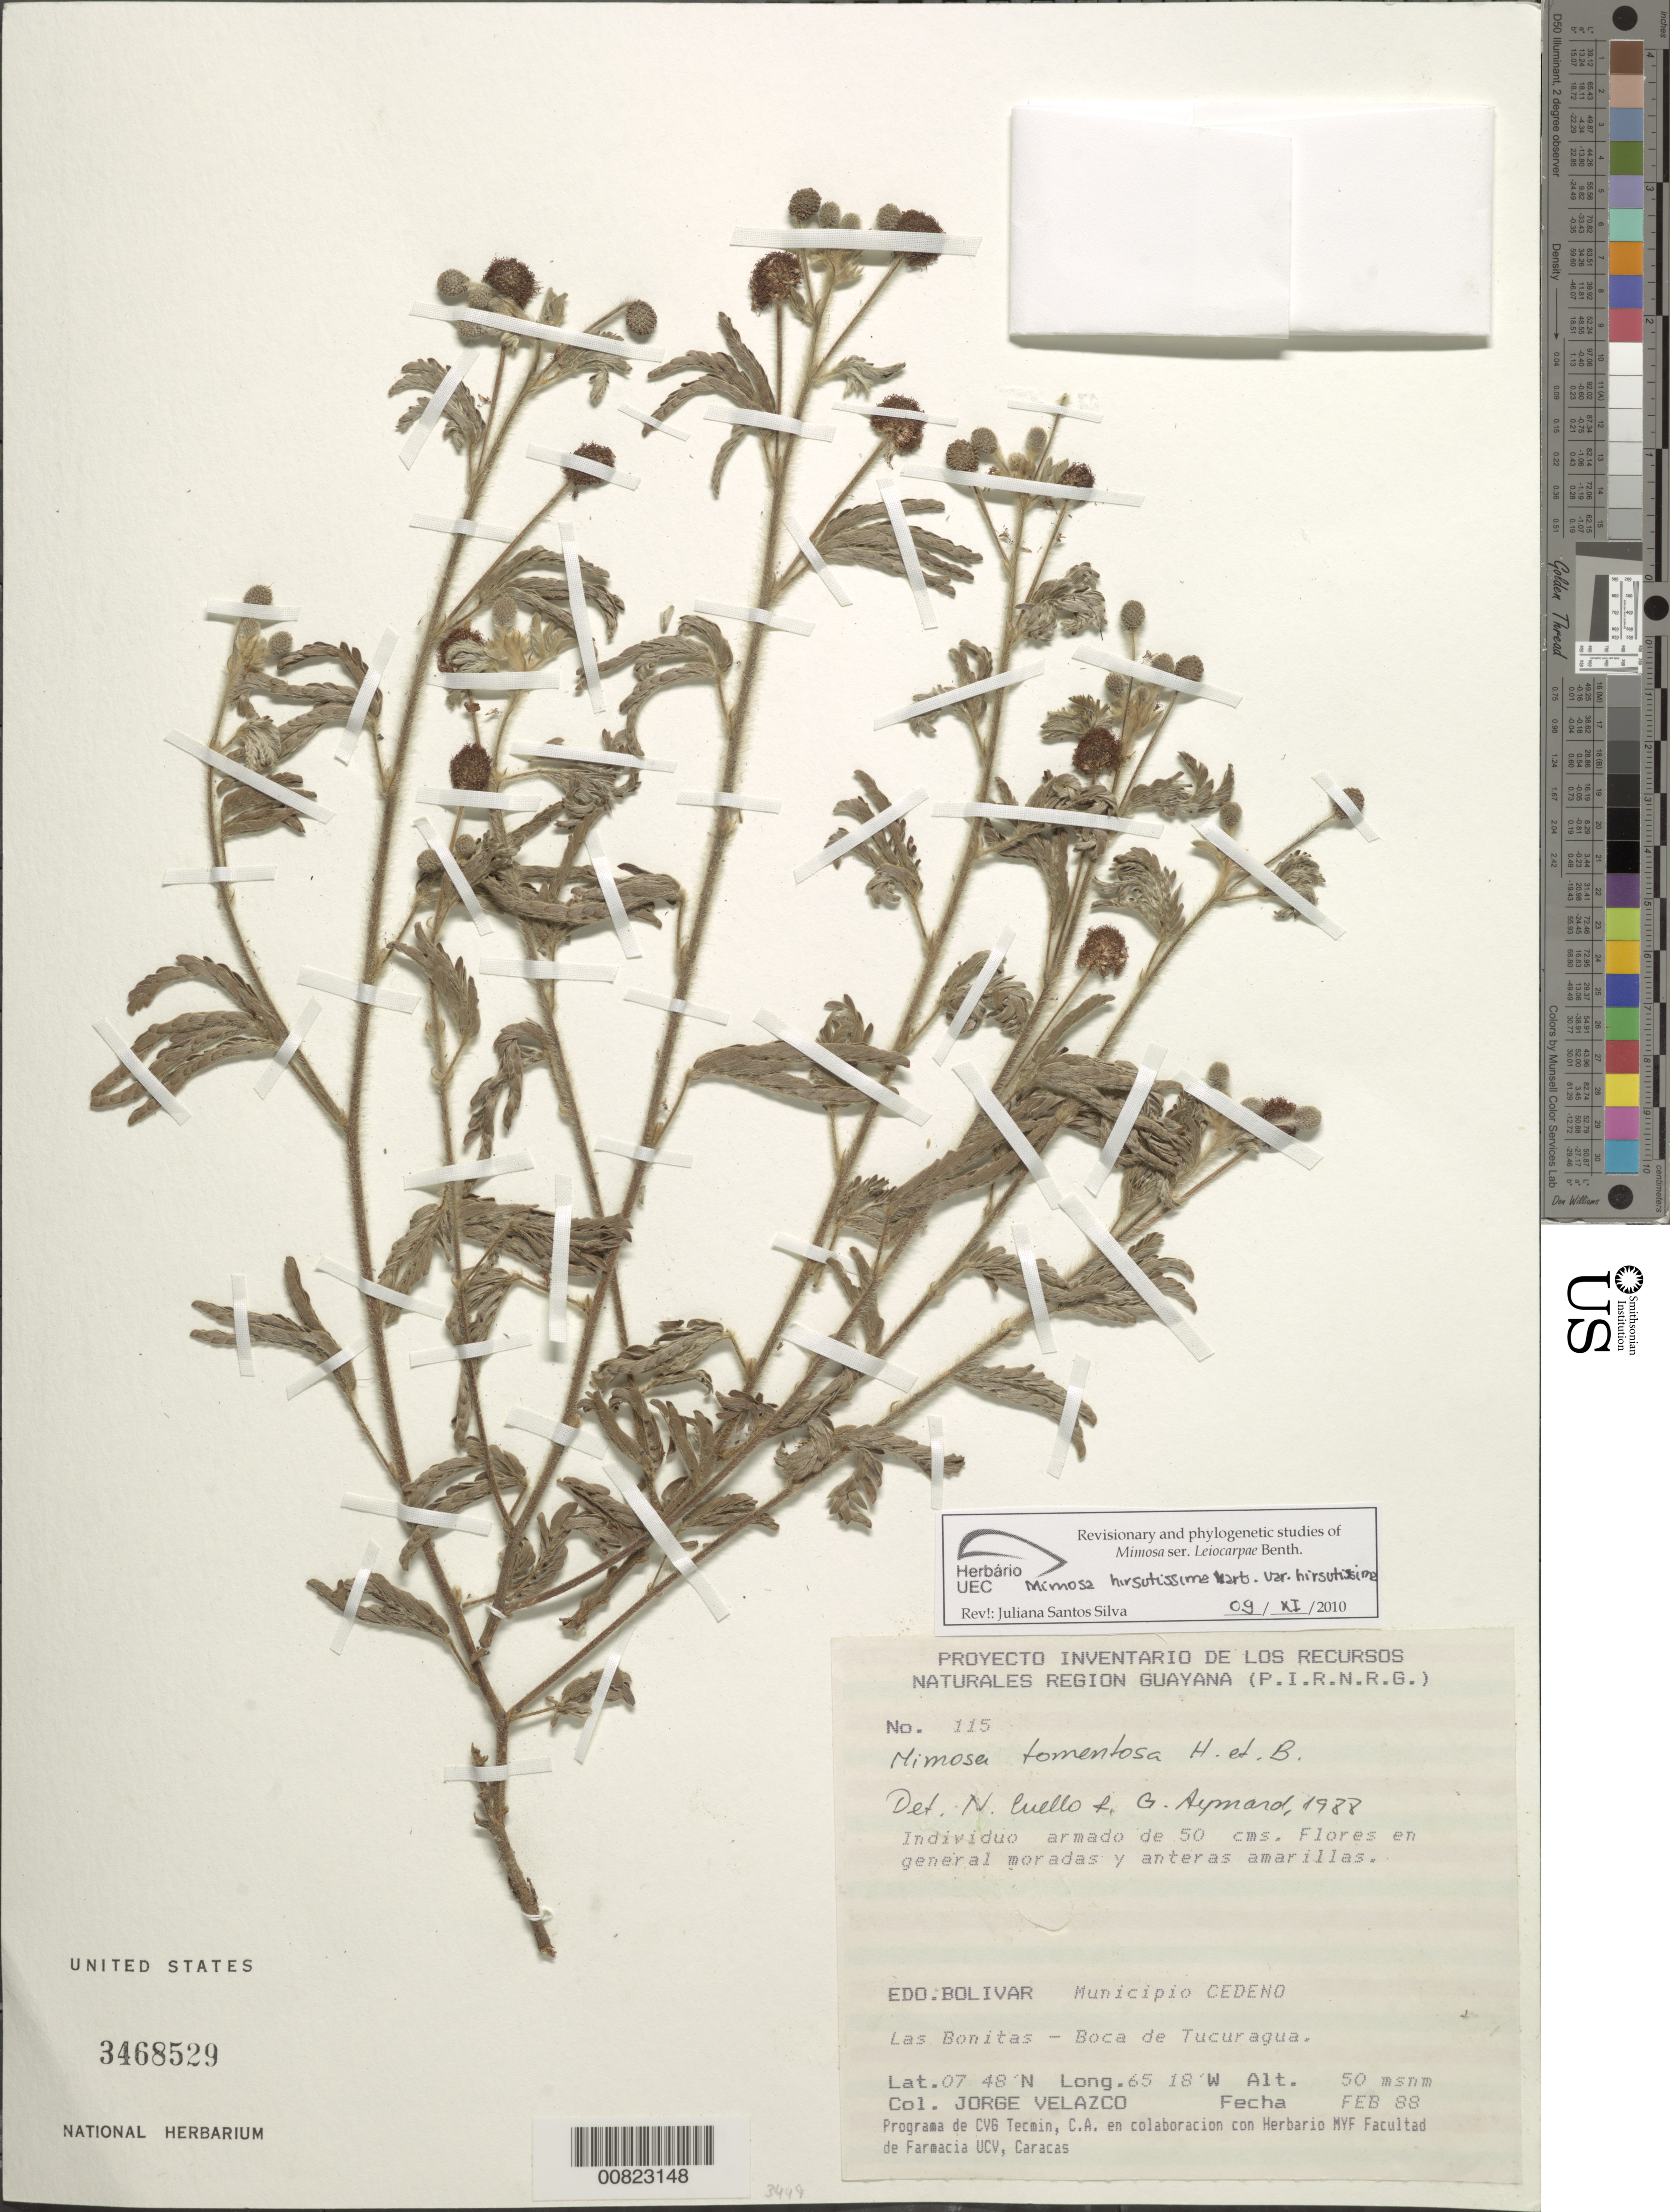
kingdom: Plantae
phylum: Tracheophyta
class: Magnoliopsida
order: Fabales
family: Fabaceae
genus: Mimosa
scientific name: Mimosa hirsutissima var. hirsutissima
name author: Mart.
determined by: Santos-Silva, J.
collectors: J. Velazco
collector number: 115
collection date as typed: Feb-88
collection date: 1988-02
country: Venezuela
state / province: Bolívar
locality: Mun. Cedeño, Las Bonitas-Boca de Tucuragua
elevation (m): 50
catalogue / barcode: US 3468529